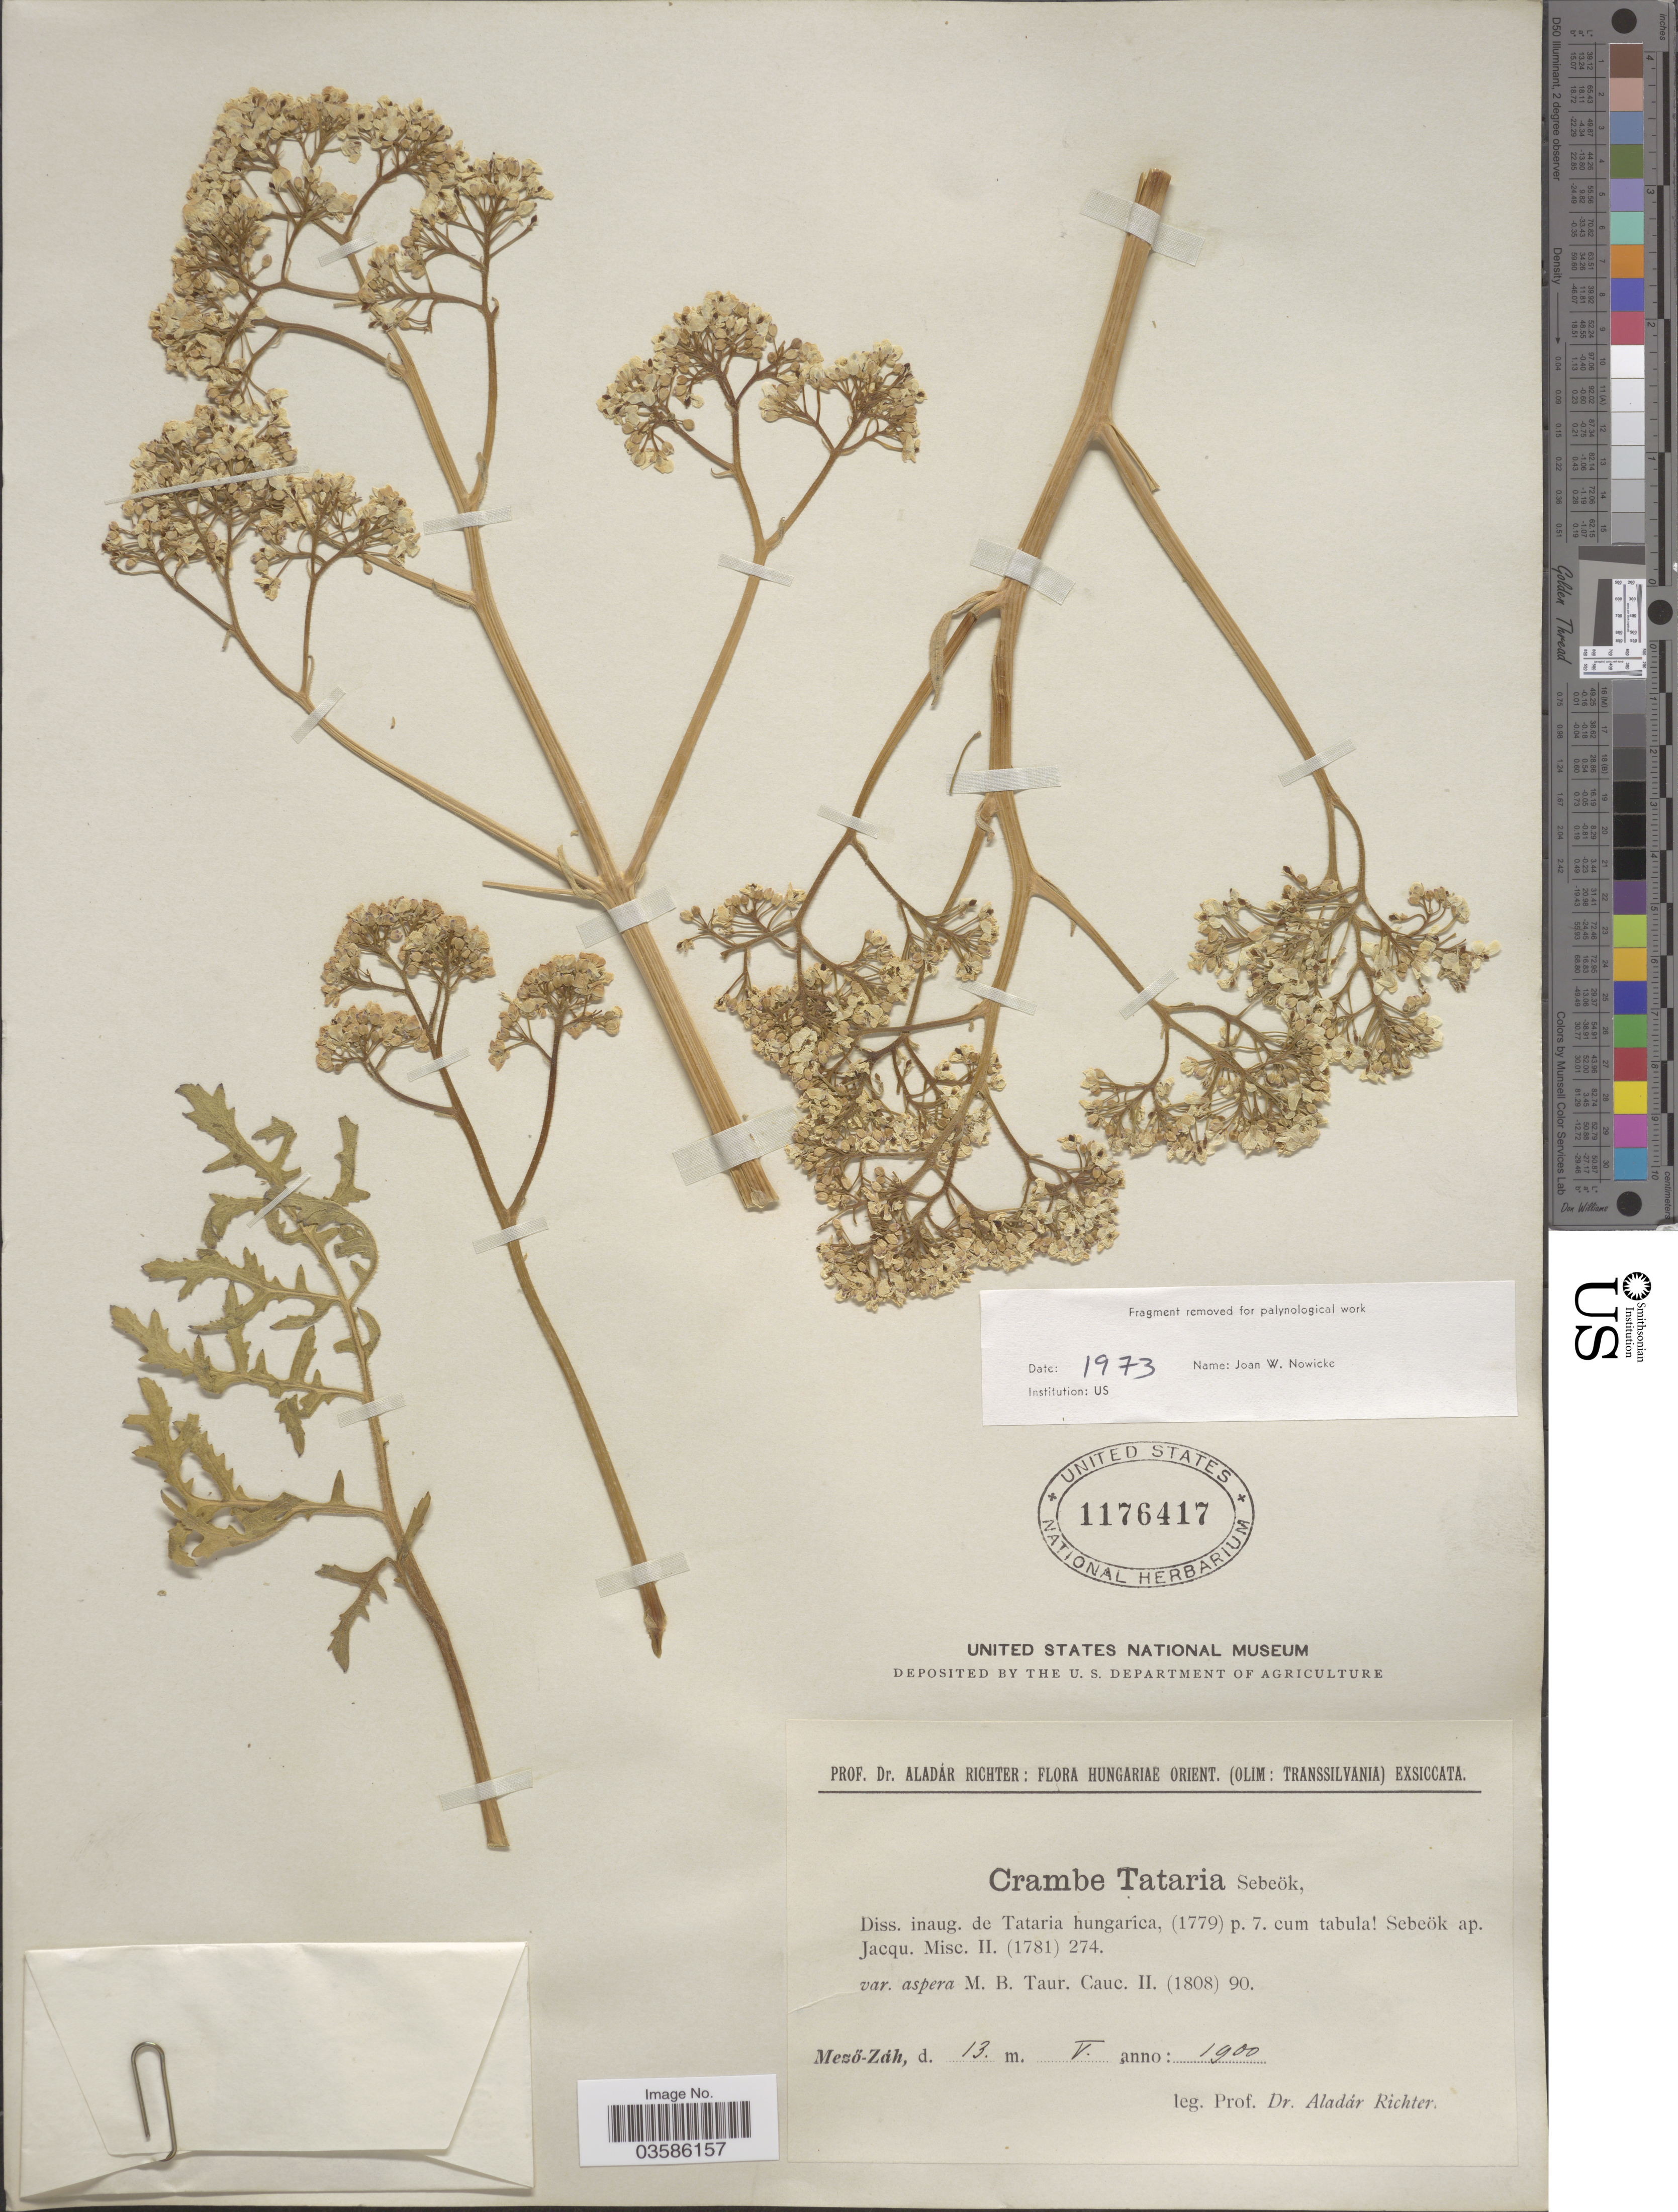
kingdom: Plantae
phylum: Tracheophyta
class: Magnoliopsida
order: Brassicales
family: Brassicaceae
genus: Crambe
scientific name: Crambe tataria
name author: Sebeók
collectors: A. Richter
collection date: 1900-05-13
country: Hungary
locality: Hungariae Orient. (Olim: Transsilvania). Mezö-Záh.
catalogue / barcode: US 1176417